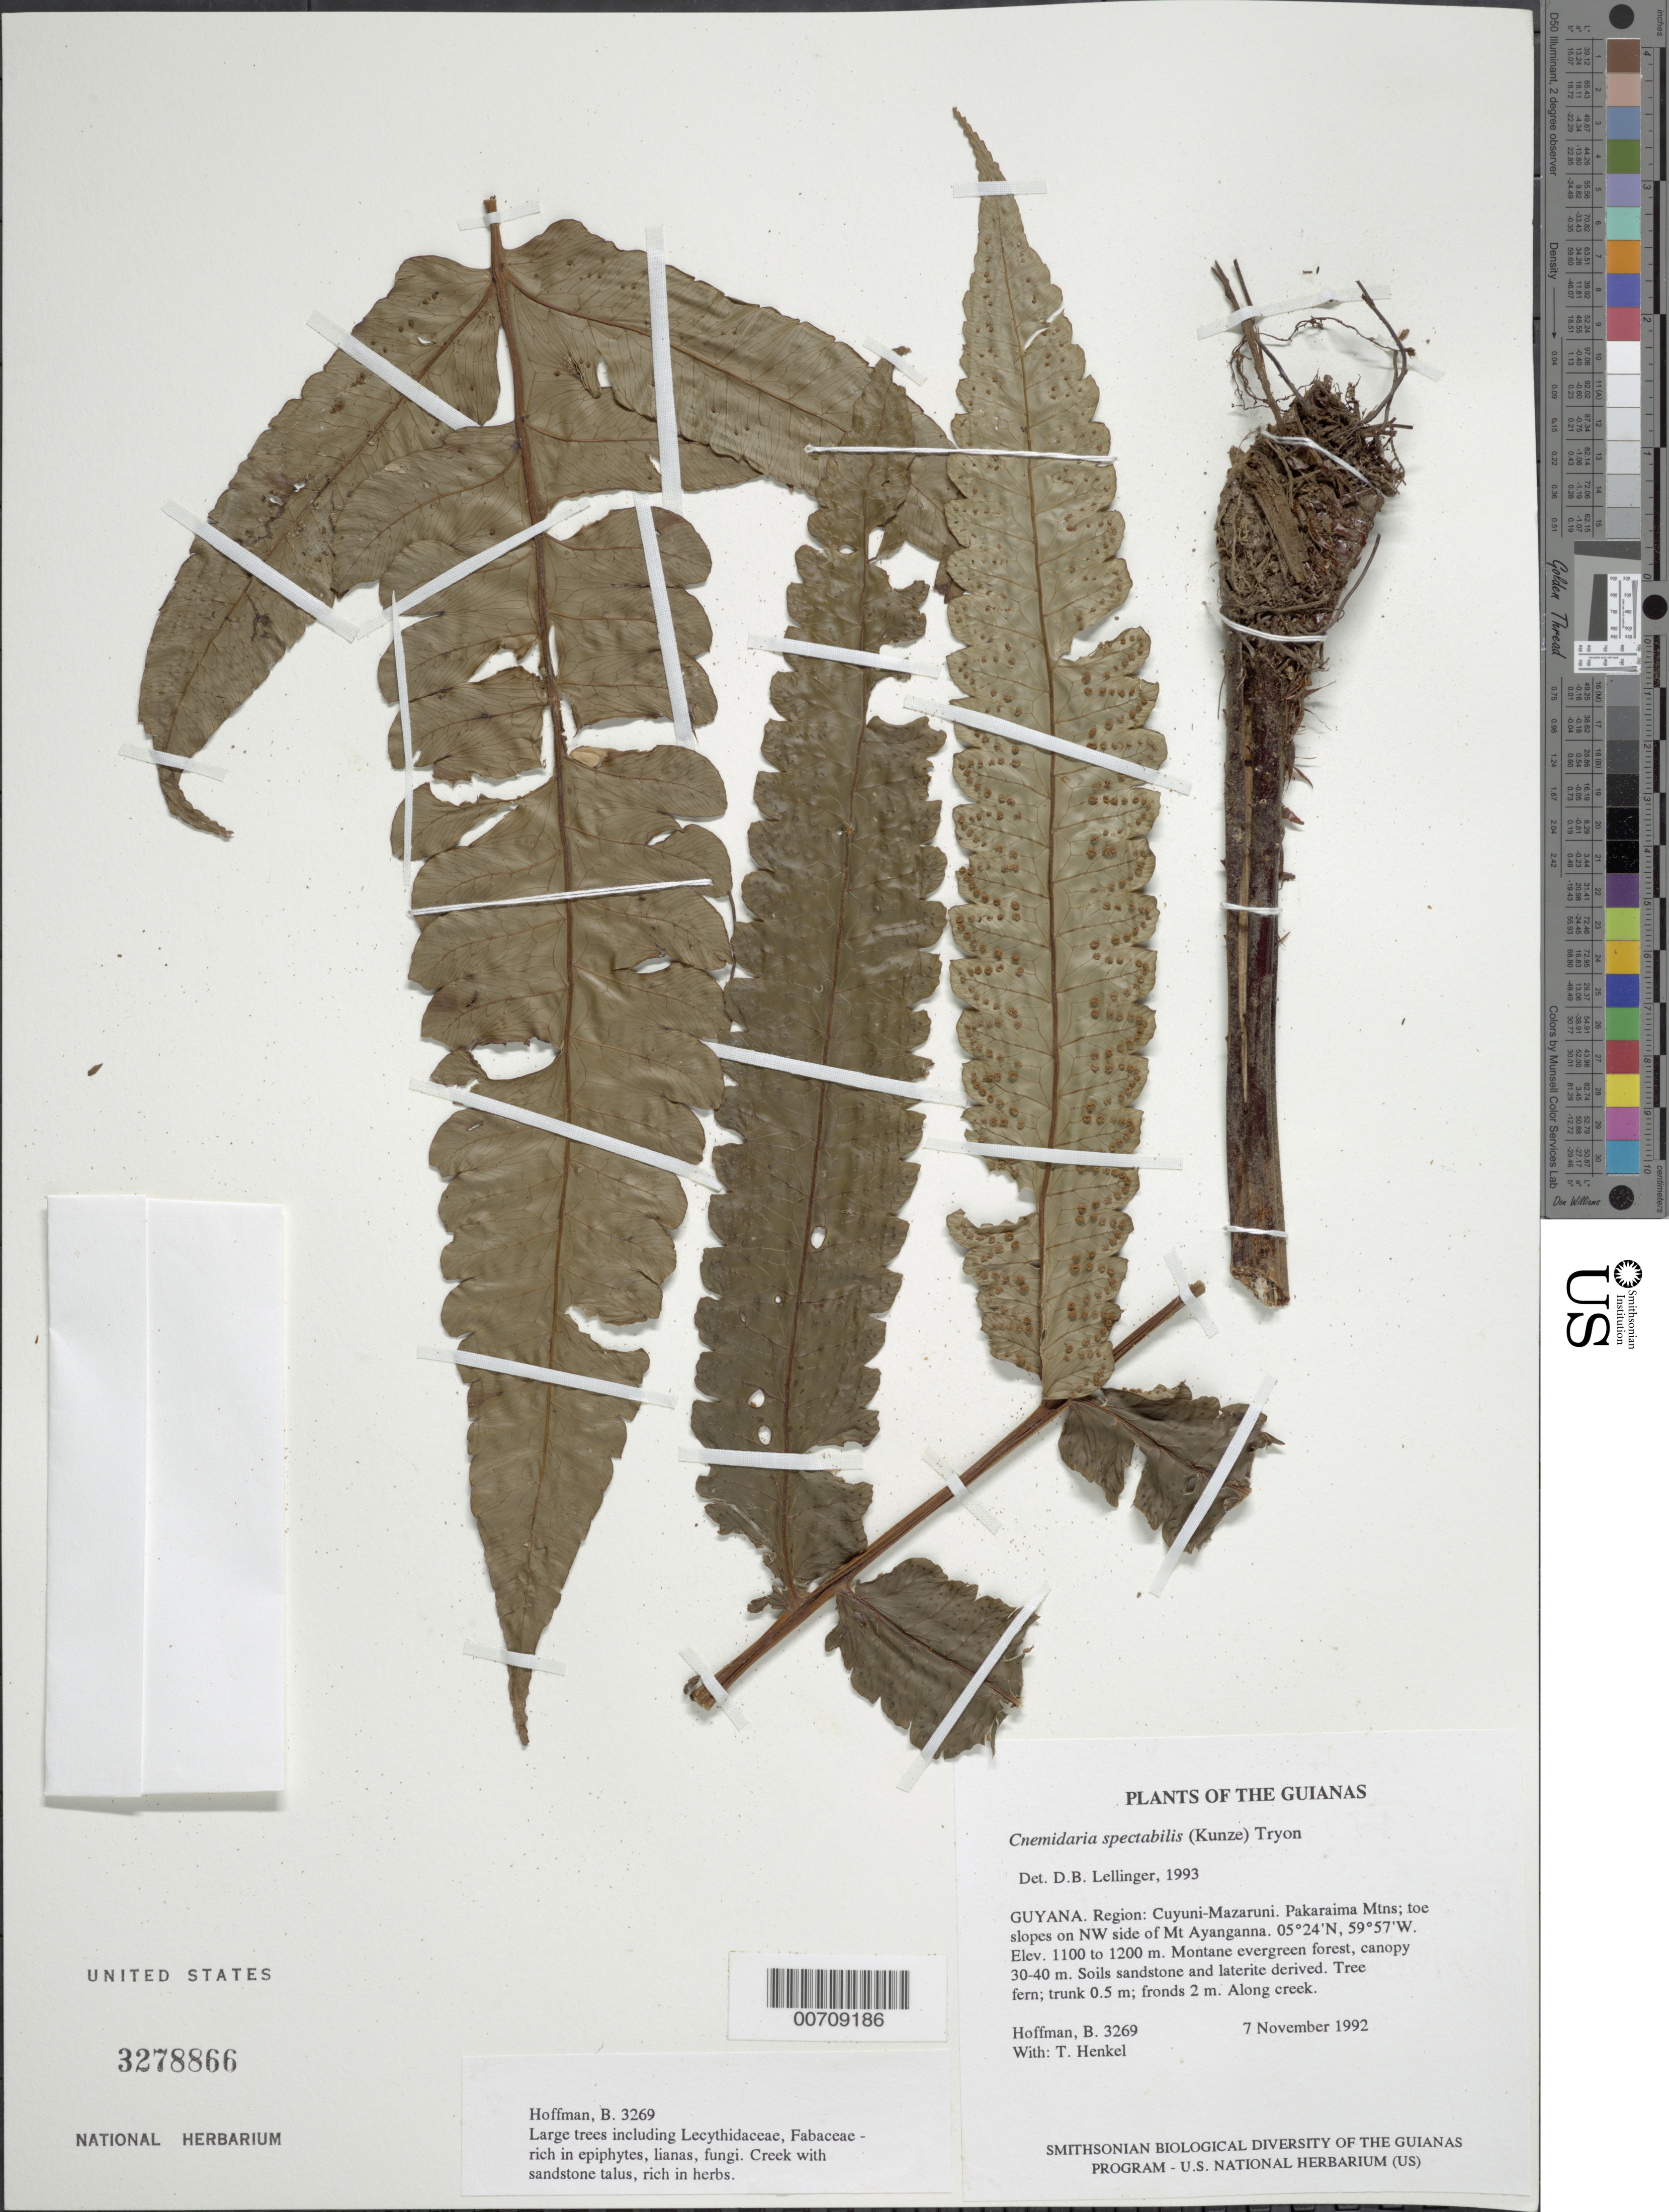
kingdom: Plantae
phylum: Tracheophyta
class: Polypodiopsida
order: Cyatheales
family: Cyatheaceae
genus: Cyathea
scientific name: Cyathea spectabilis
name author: (Kunze) Domin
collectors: B. Hoffman & T. Henkel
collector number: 3269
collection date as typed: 7 November 1992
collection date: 1992-11-07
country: Guyana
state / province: Cuyuni-Mazaruni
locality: Pakaraima Mountains; toe slopes on NW side of Mt. Ayanganna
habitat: Montane evergreen forest, canopy 30-40 m. Soils sandstone and laterite derived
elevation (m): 1100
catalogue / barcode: US 3278866